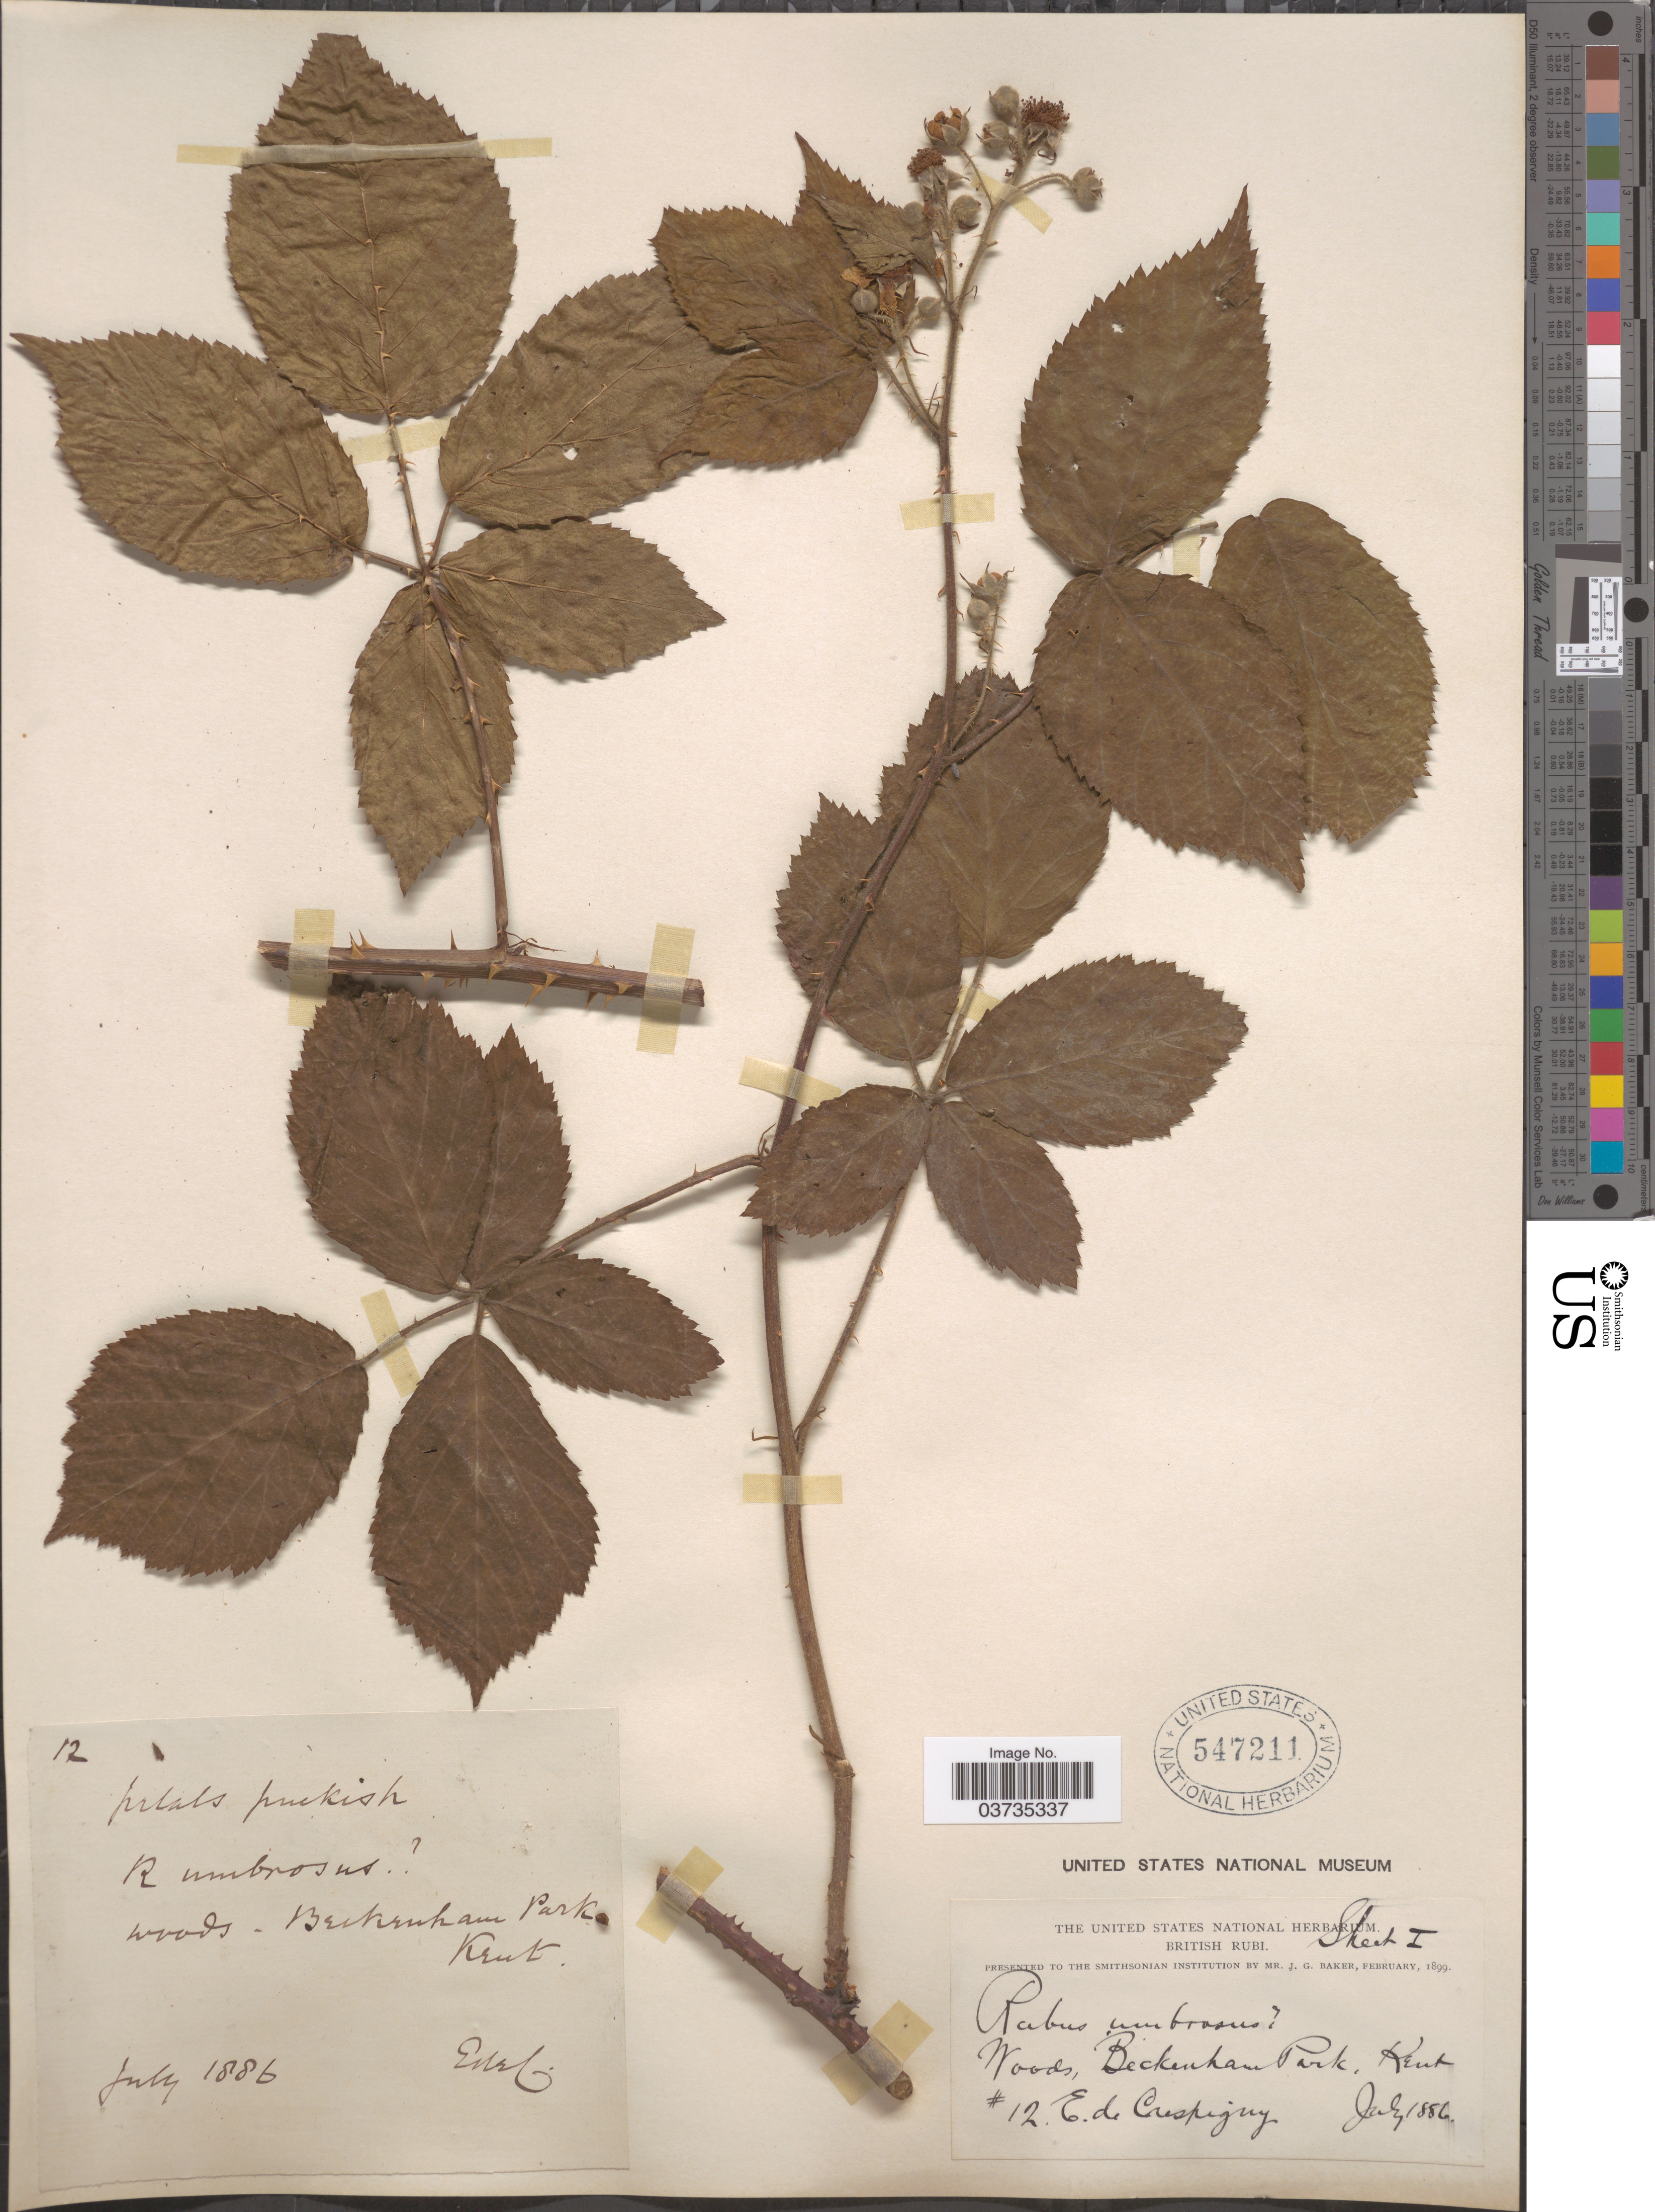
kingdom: Plantae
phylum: Tracheophyta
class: Magnoliopsida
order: Rosales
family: Rosaceae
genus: Rubus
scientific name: Rubus umbrosus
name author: (Weihe & Nees) Boreau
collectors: E. de Crespigny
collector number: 12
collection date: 1886-07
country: United Kingdom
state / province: England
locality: Woods, Beckenham Park, Kent.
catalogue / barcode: US 547211